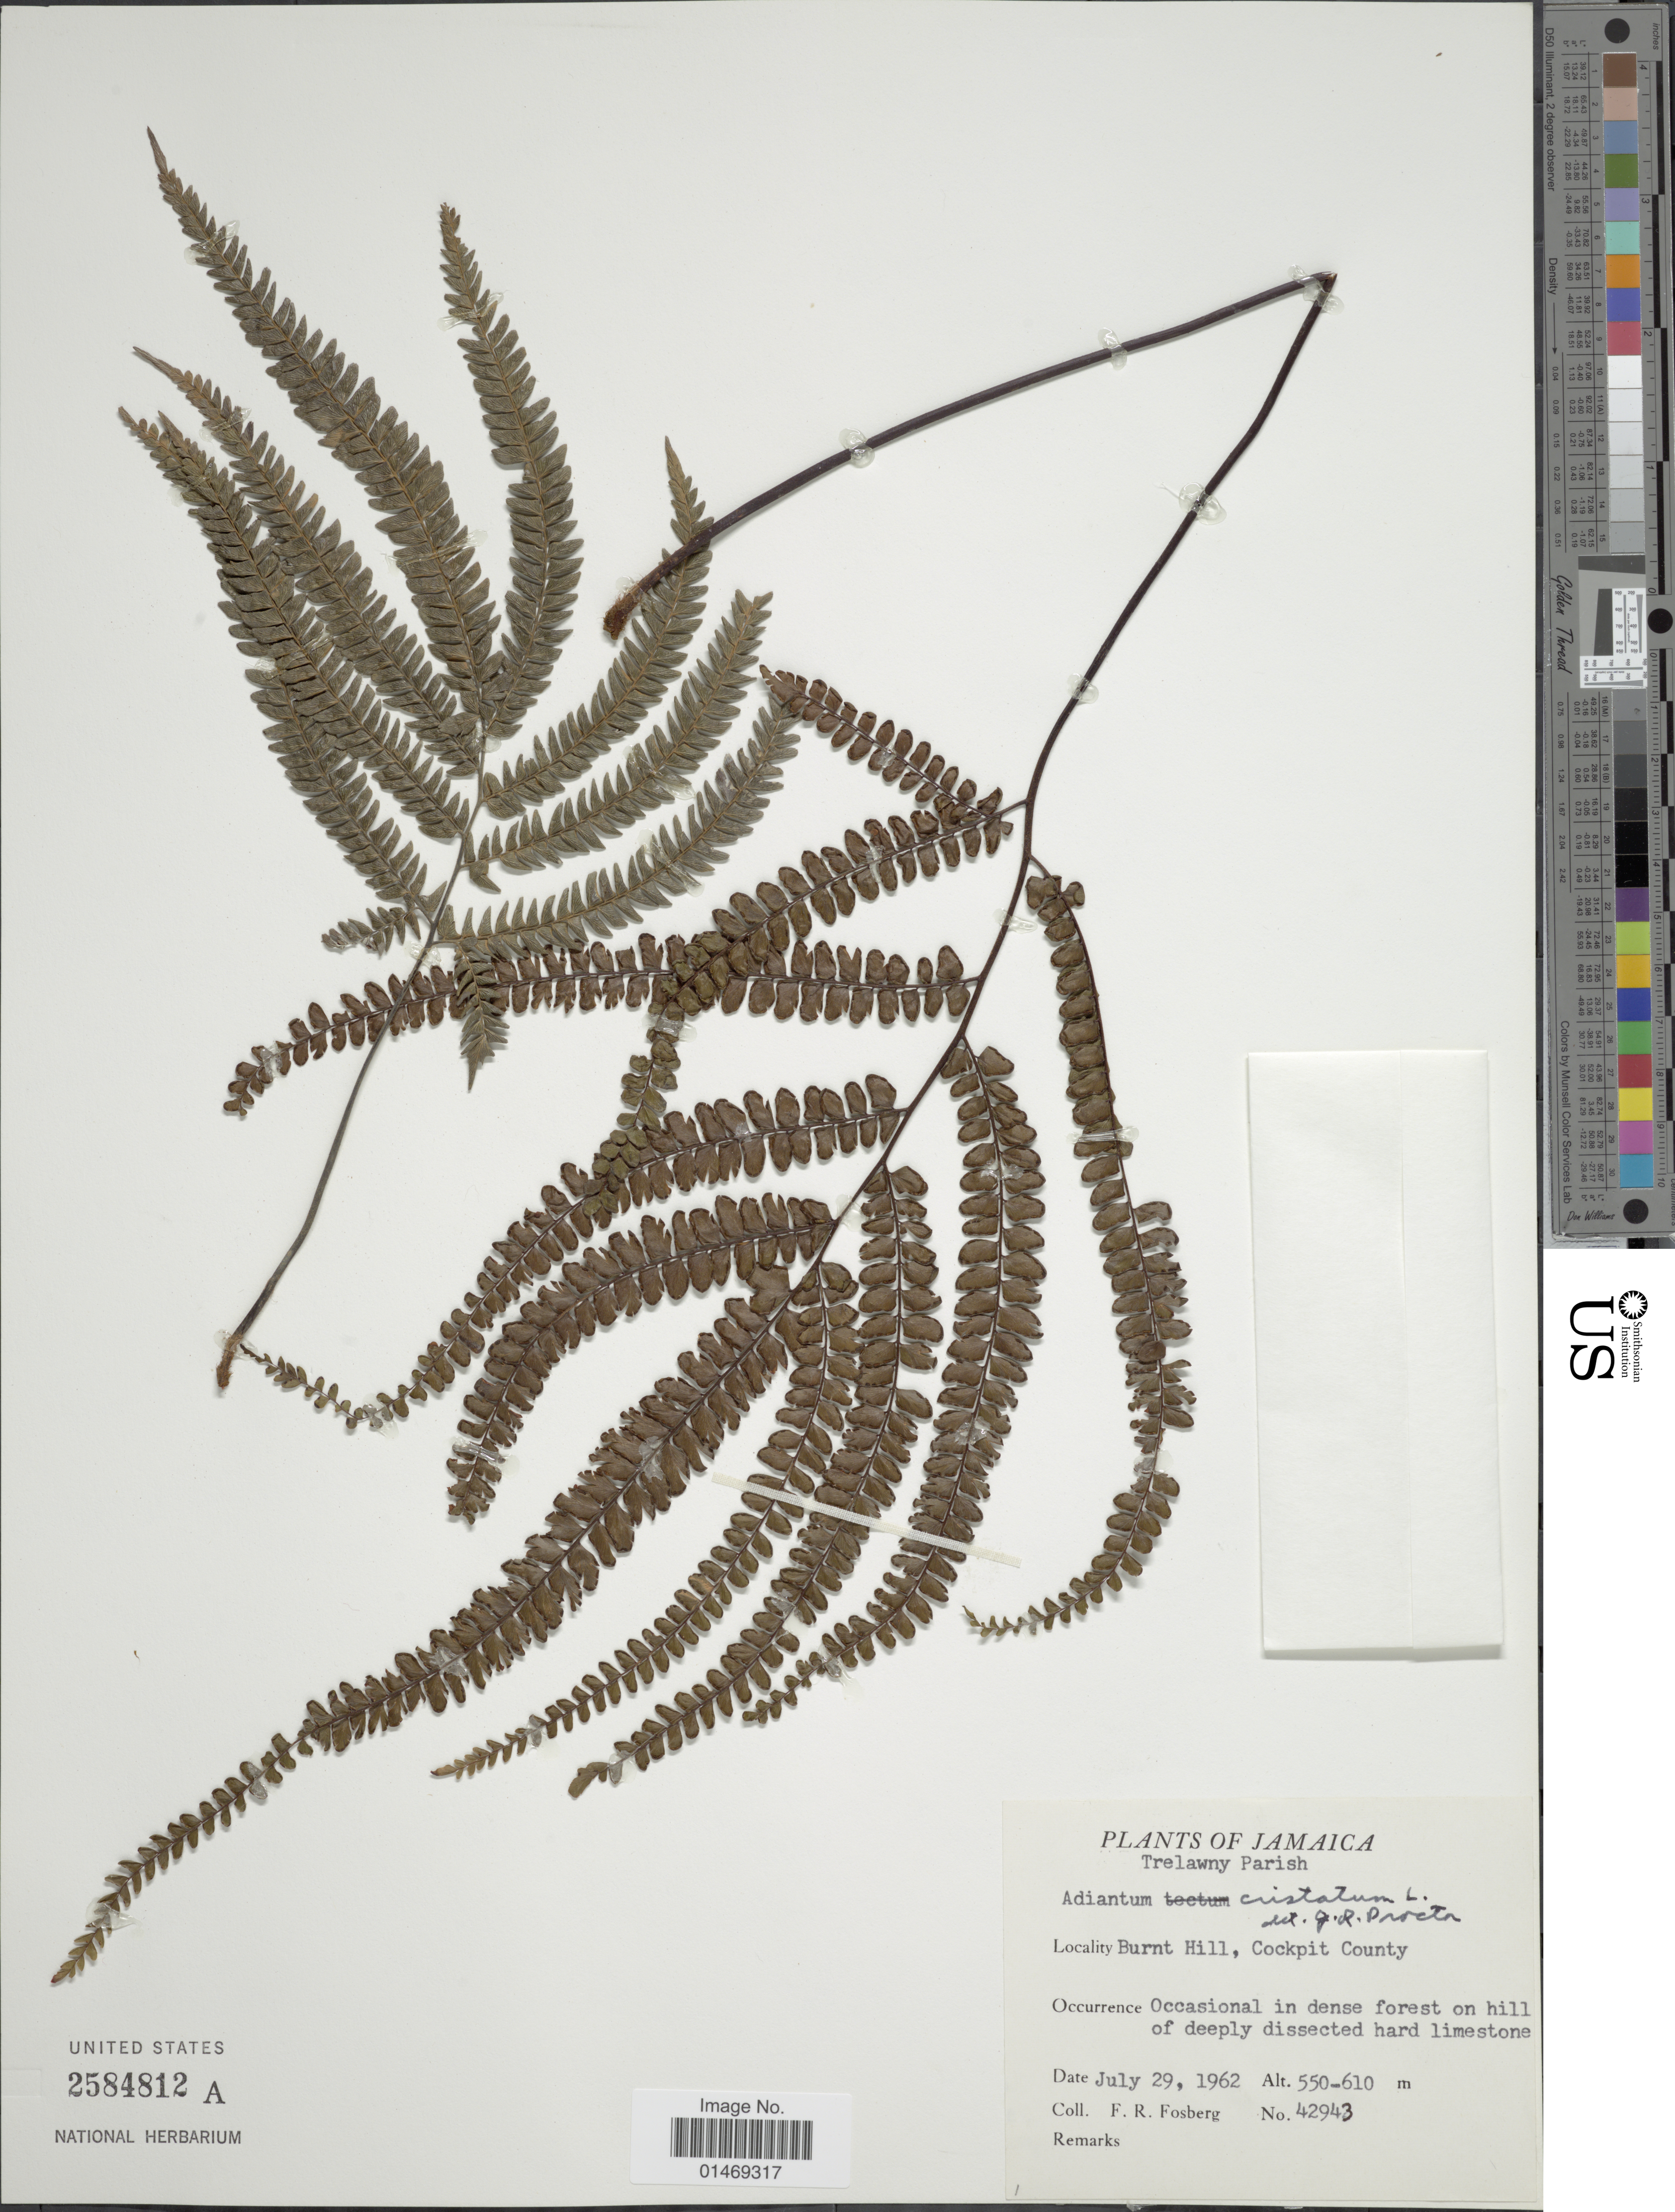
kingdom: Plantae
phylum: Tracheophyta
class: Polypodiopsida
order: Polypodiales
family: Pteridaceae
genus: Adiantum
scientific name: Adiantum pyramidale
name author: (L.) Willd.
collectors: F. R. Fosberg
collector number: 42943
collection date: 1962-07-29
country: Jamaica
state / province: Trelawny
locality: Burnt Hill, Cockpit County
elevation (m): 550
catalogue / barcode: US 2584812A